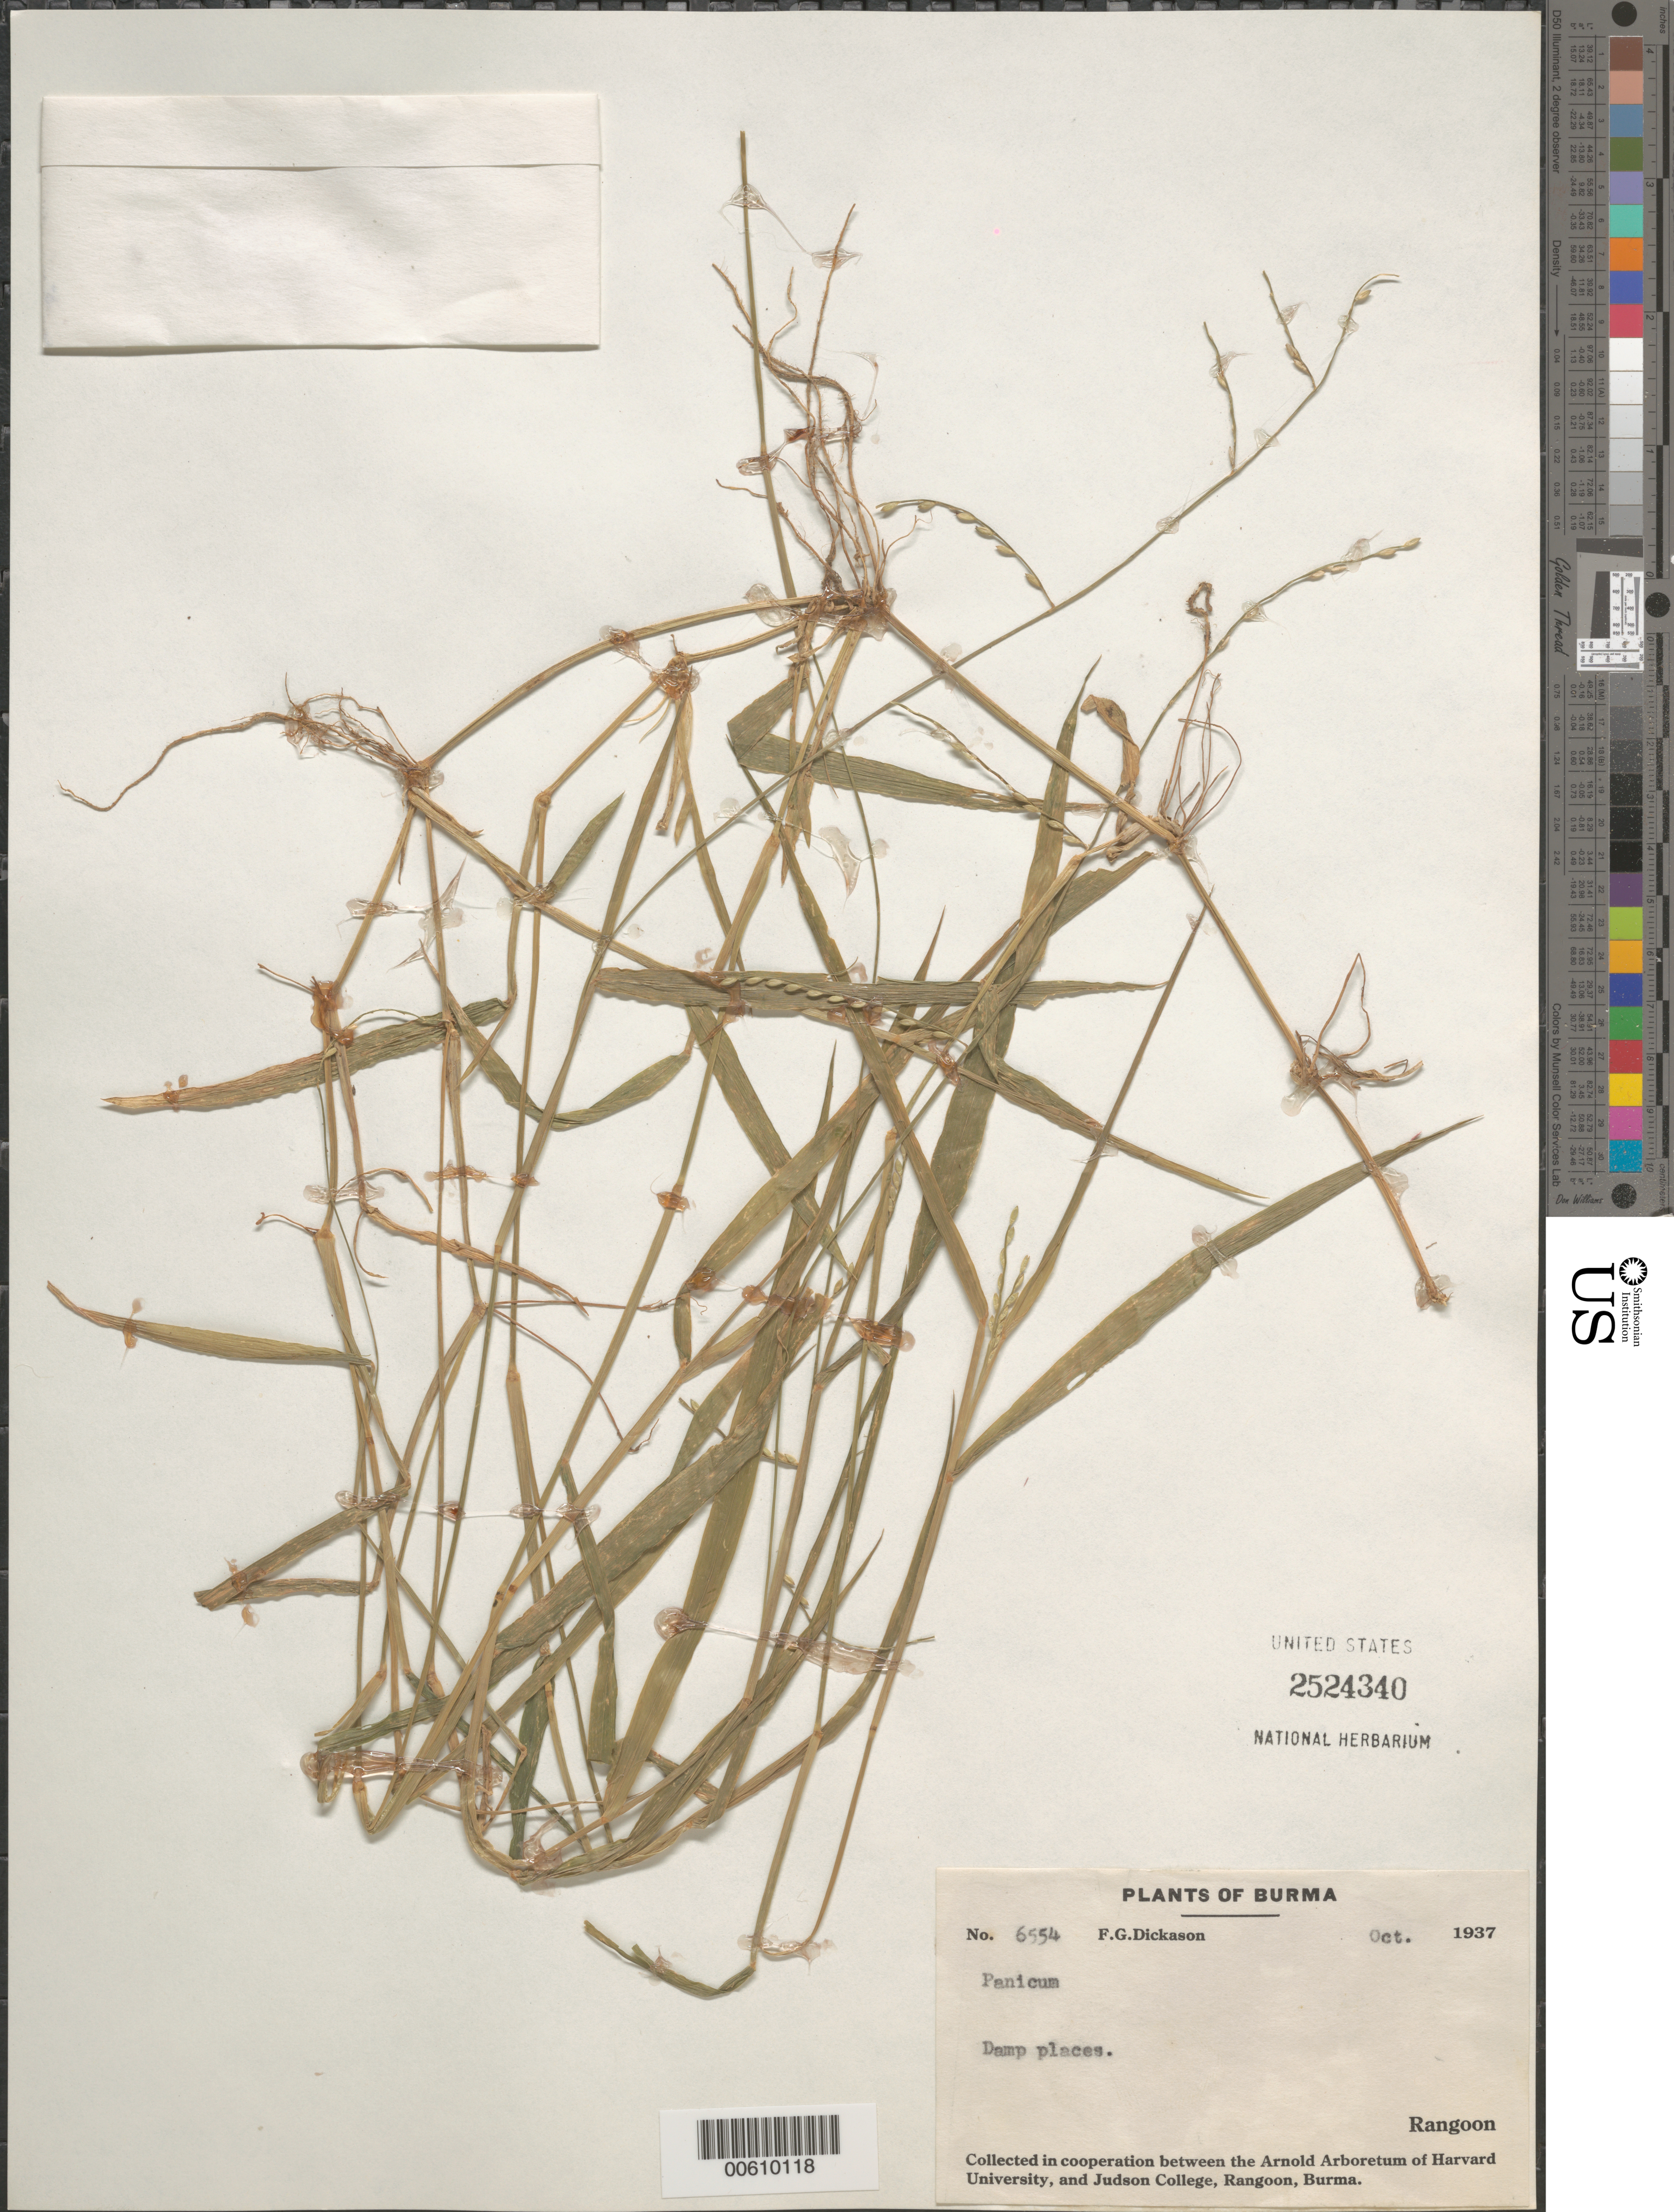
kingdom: Plantae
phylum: Tracheophyta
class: Liliopsida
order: Poales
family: Poaceae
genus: Panicum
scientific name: Panicum sp.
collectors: F. Dickason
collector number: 6554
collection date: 1937-10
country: Myanmar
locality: Burma. Rangoon.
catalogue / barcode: US 2524340